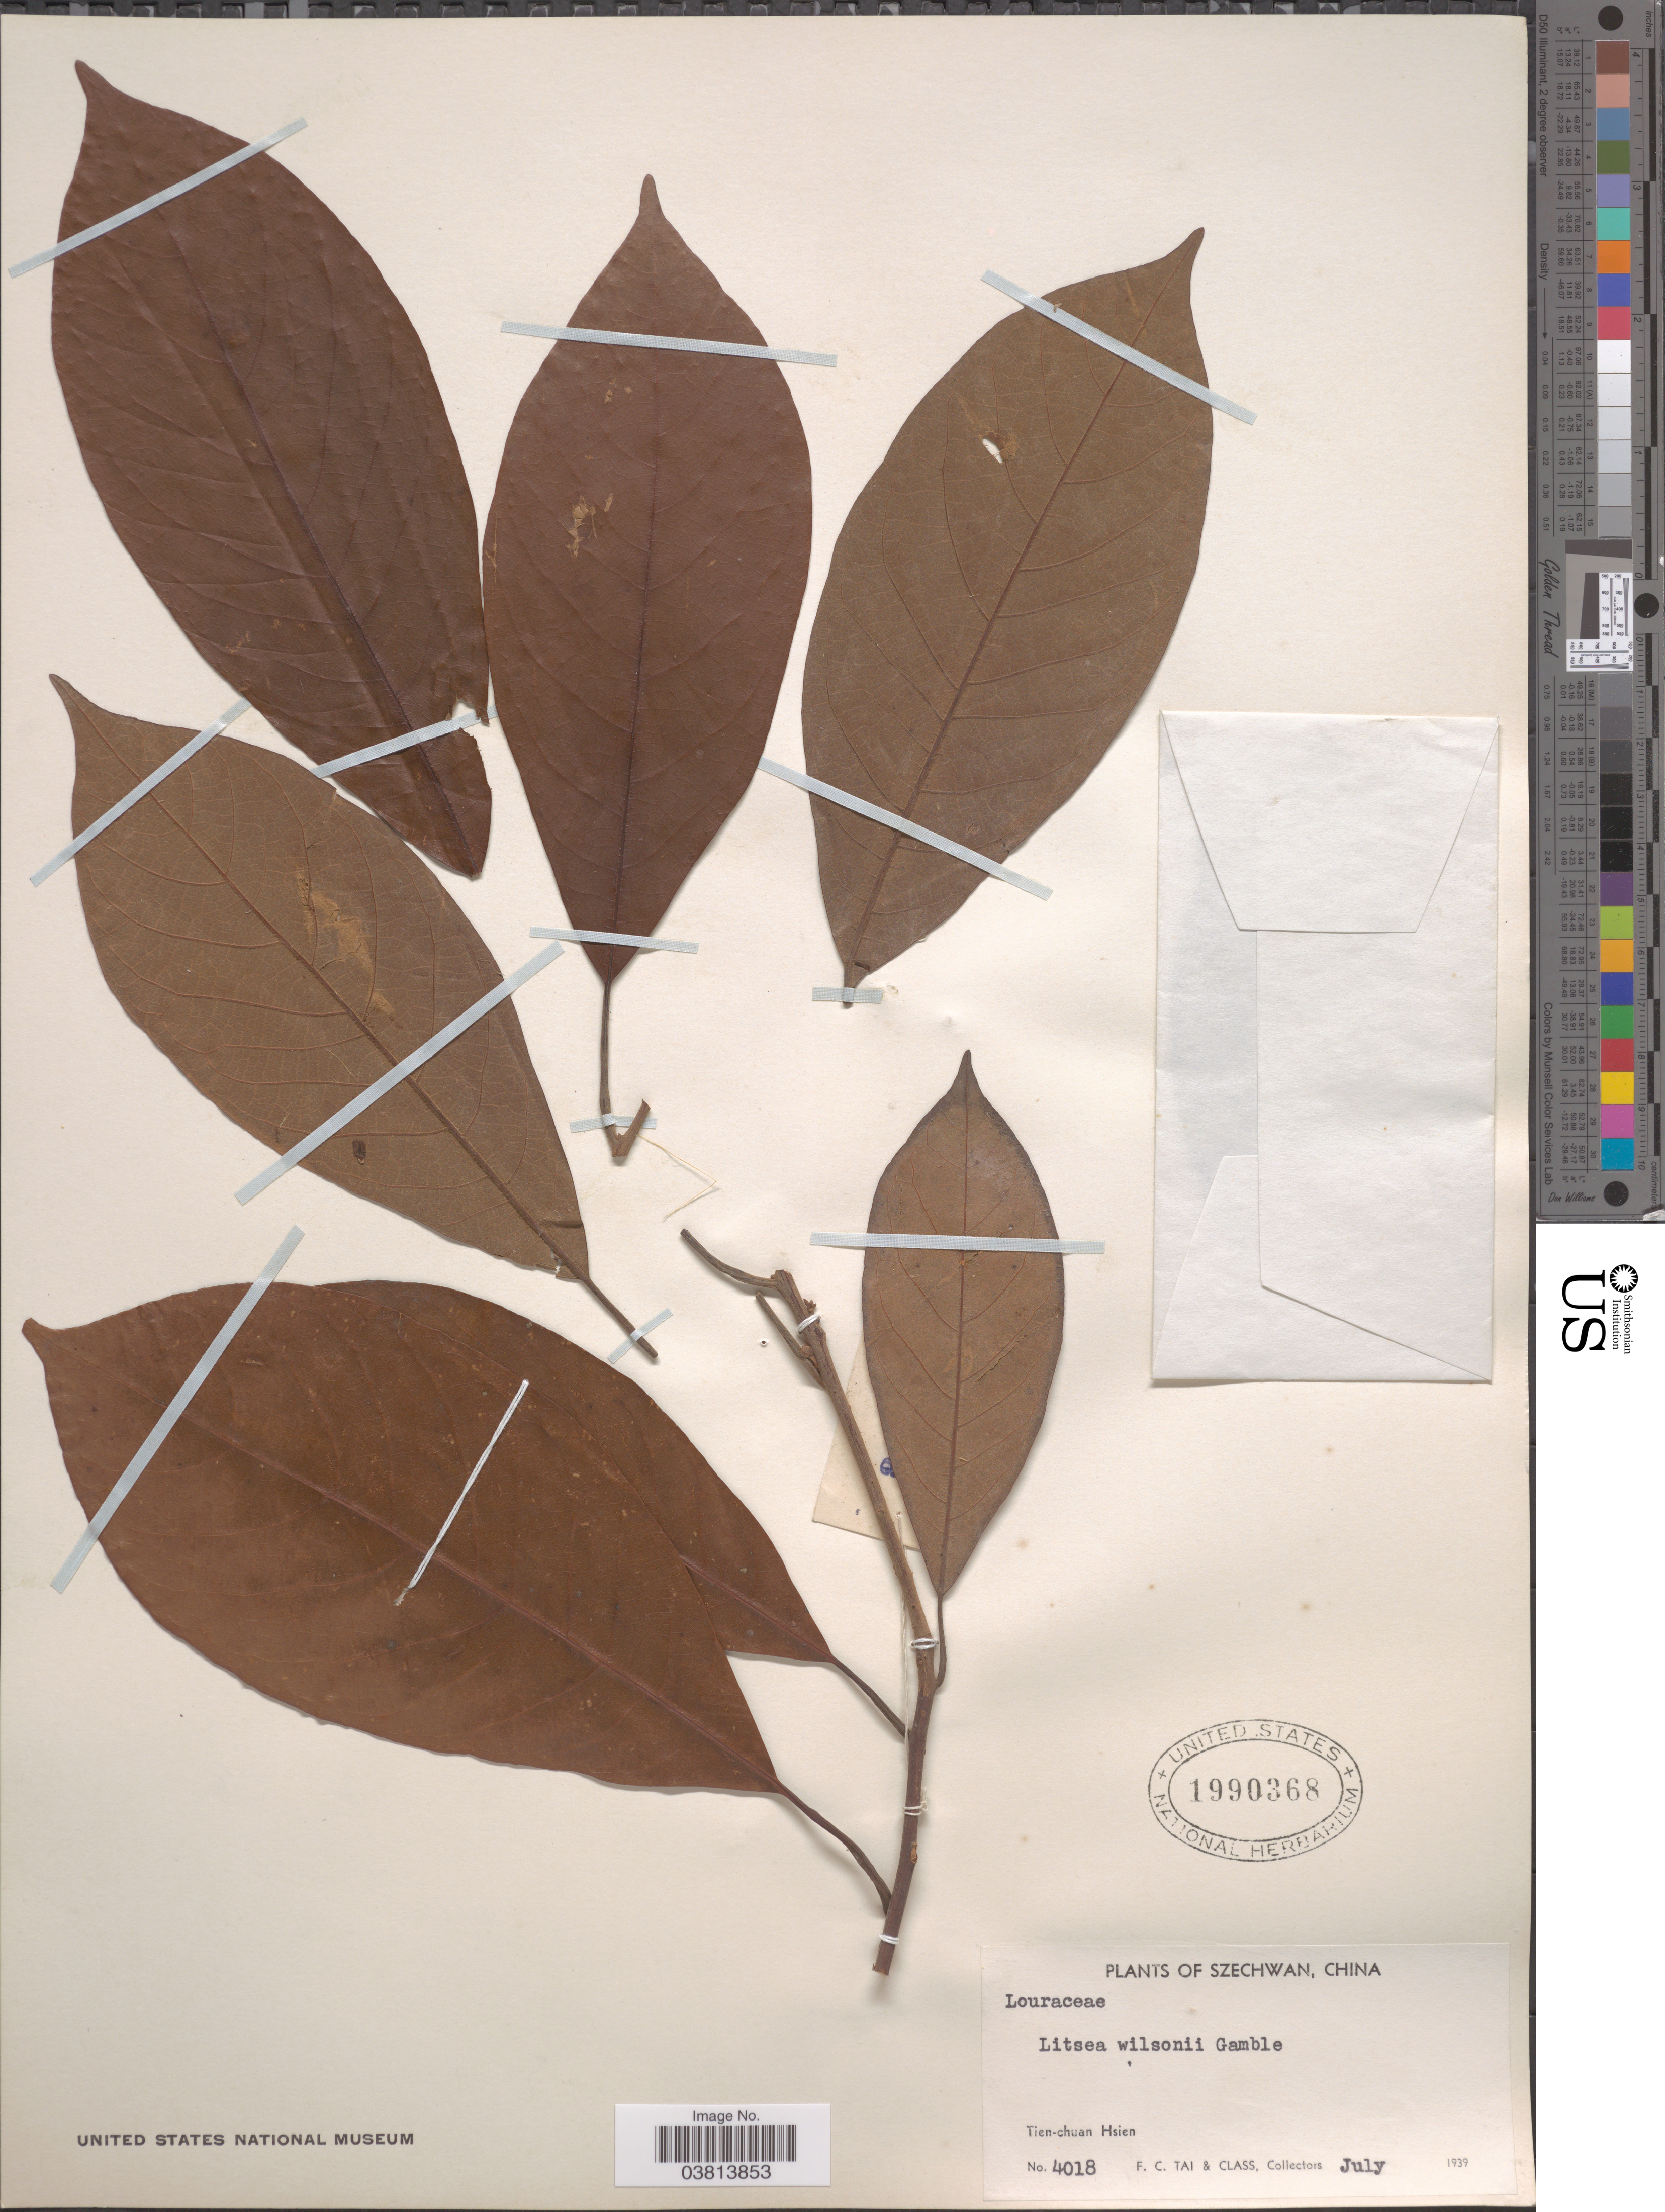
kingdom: Plantae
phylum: Tracheophyta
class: Magnoliopsida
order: Laurales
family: Lauraceae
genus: Litsea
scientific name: Litsea wilsonii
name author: Gamble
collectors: F. Tai & Class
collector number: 4018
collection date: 1939-07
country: China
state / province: Sichuan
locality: Szechwan. Tien-chuan Hsien.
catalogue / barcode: US 1990368